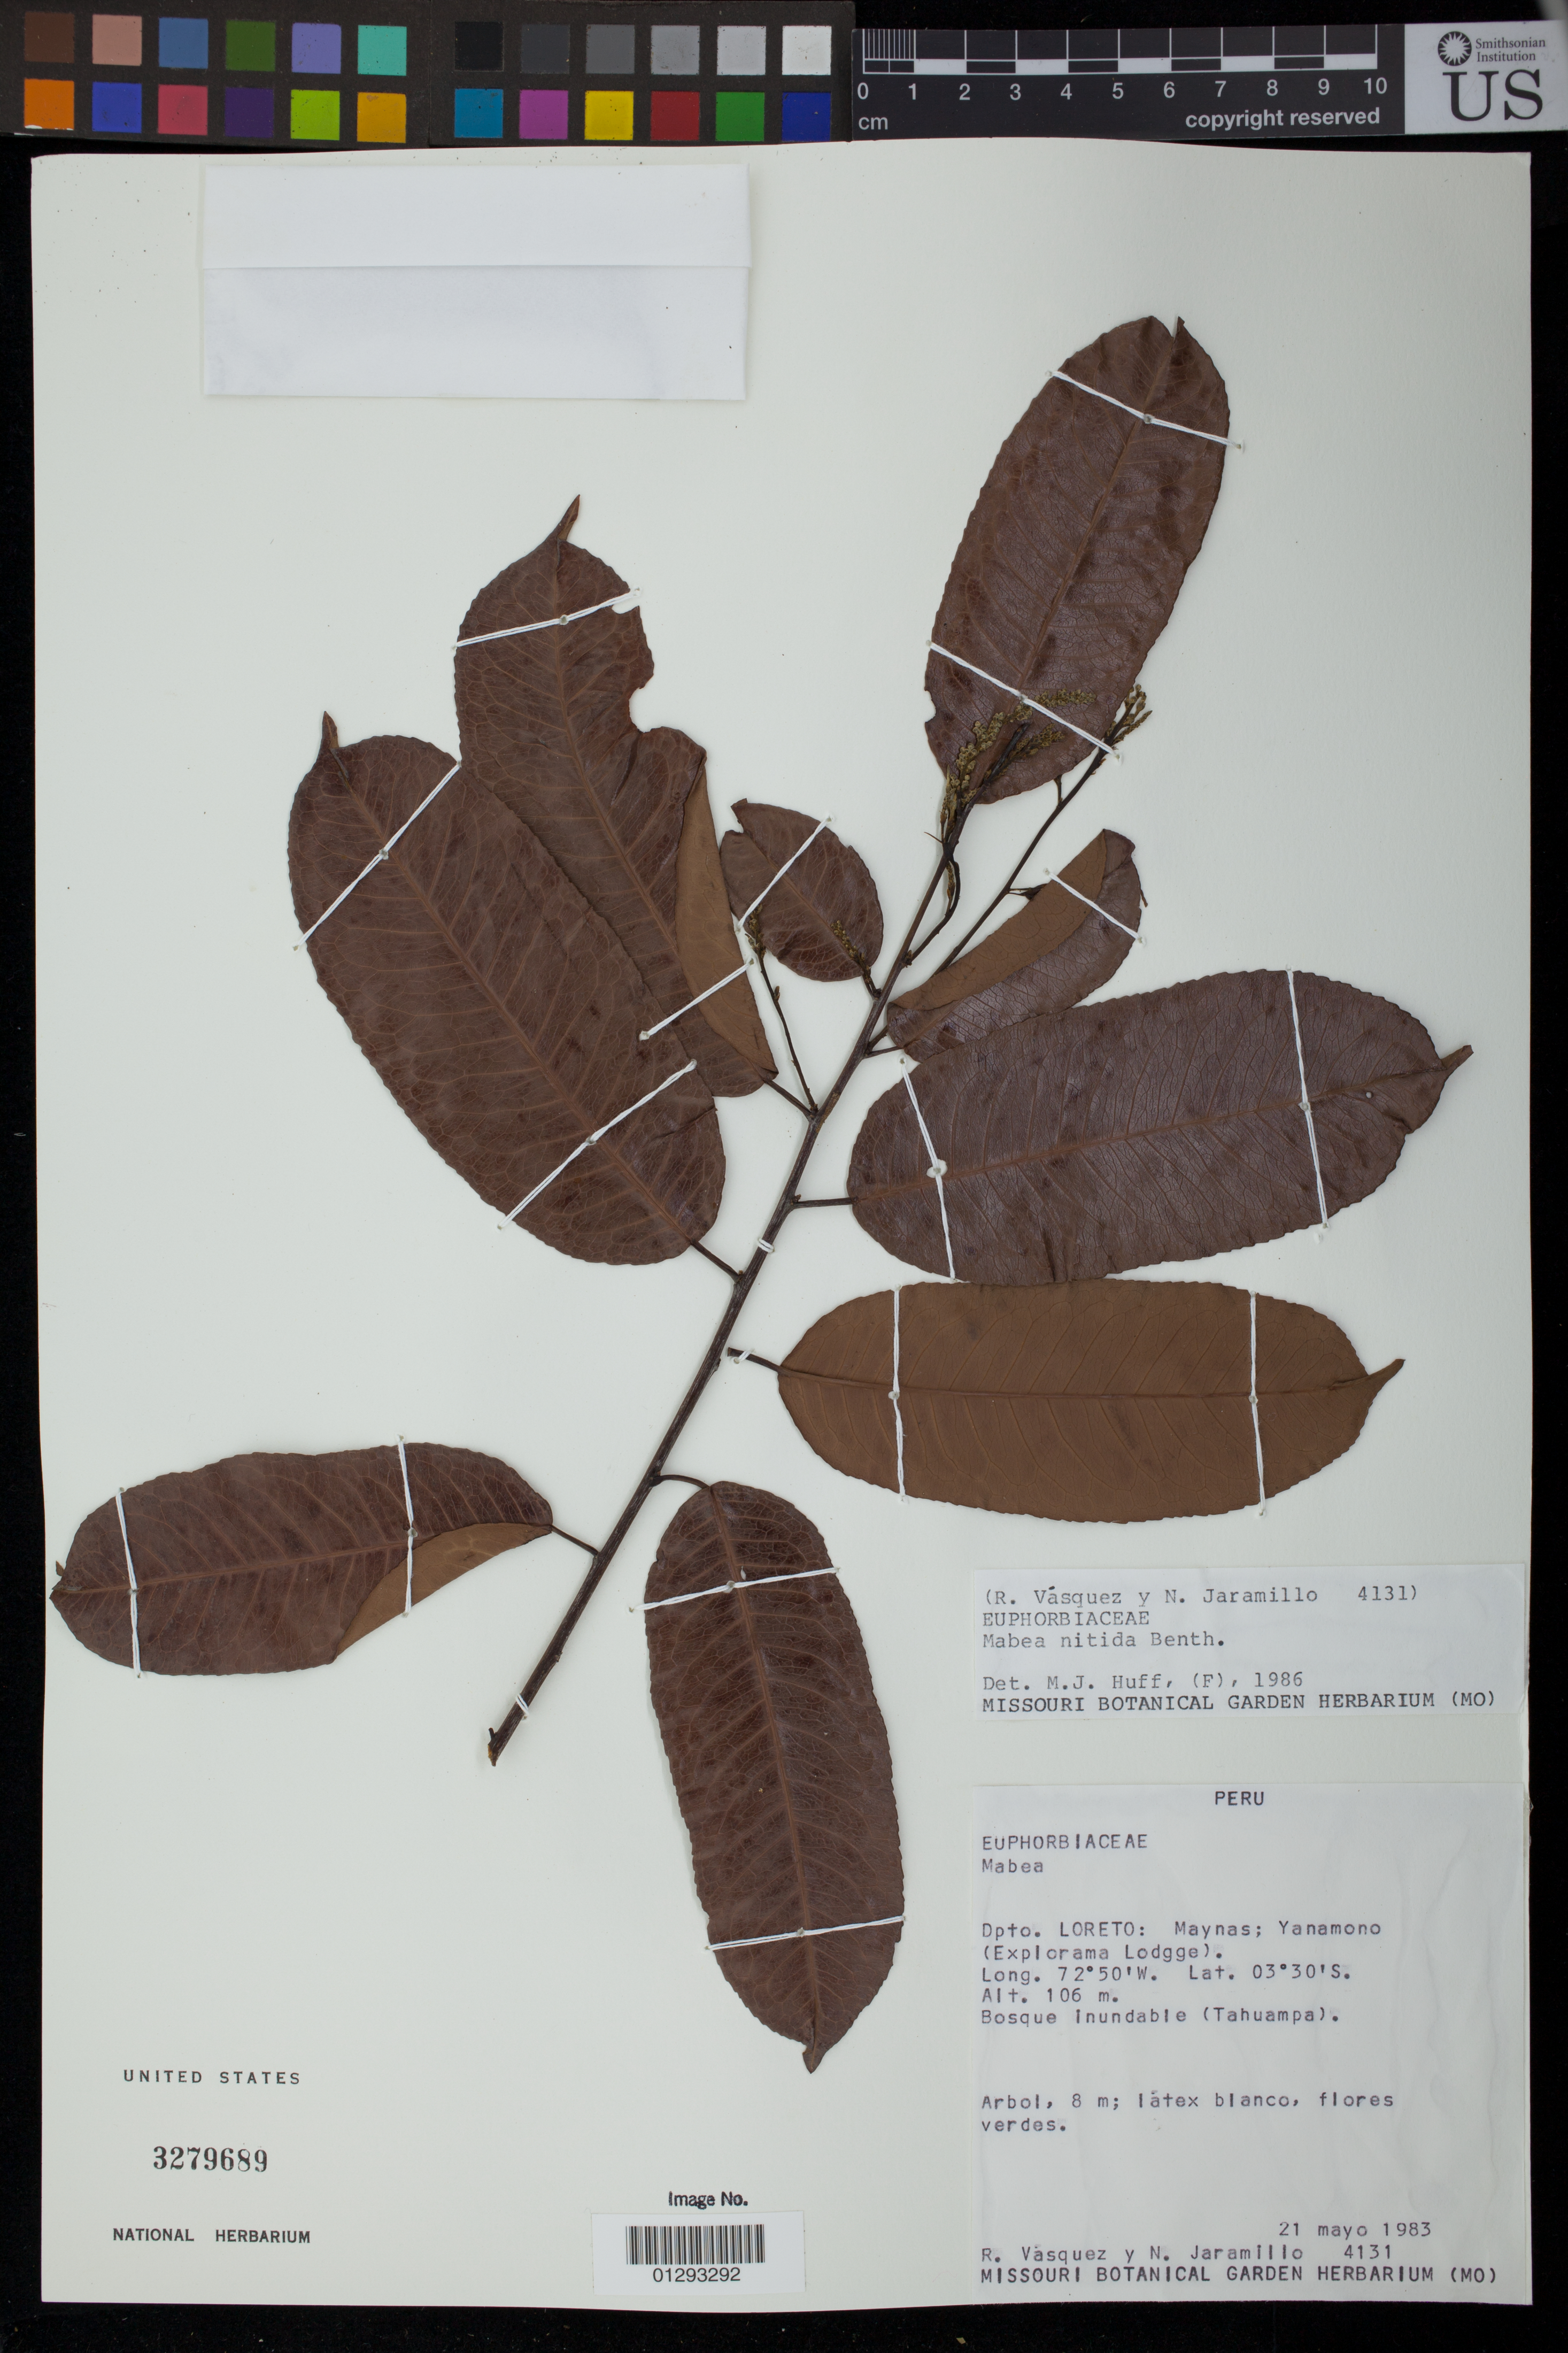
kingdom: Plantae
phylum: Tracheophyta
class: Magnoliopsida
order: Malpighiales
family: Euphorbiaceae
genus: Mabea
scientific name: Mabea nitida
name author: Spruce ex Benth.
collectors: R. Vásquez & N. Jaramillo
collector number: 4131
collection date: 1983-05-21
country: Peru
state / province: Loreto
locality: Maynas; Yanamono (Explorama Lodgge).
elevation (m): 106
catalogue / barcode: US 3279689